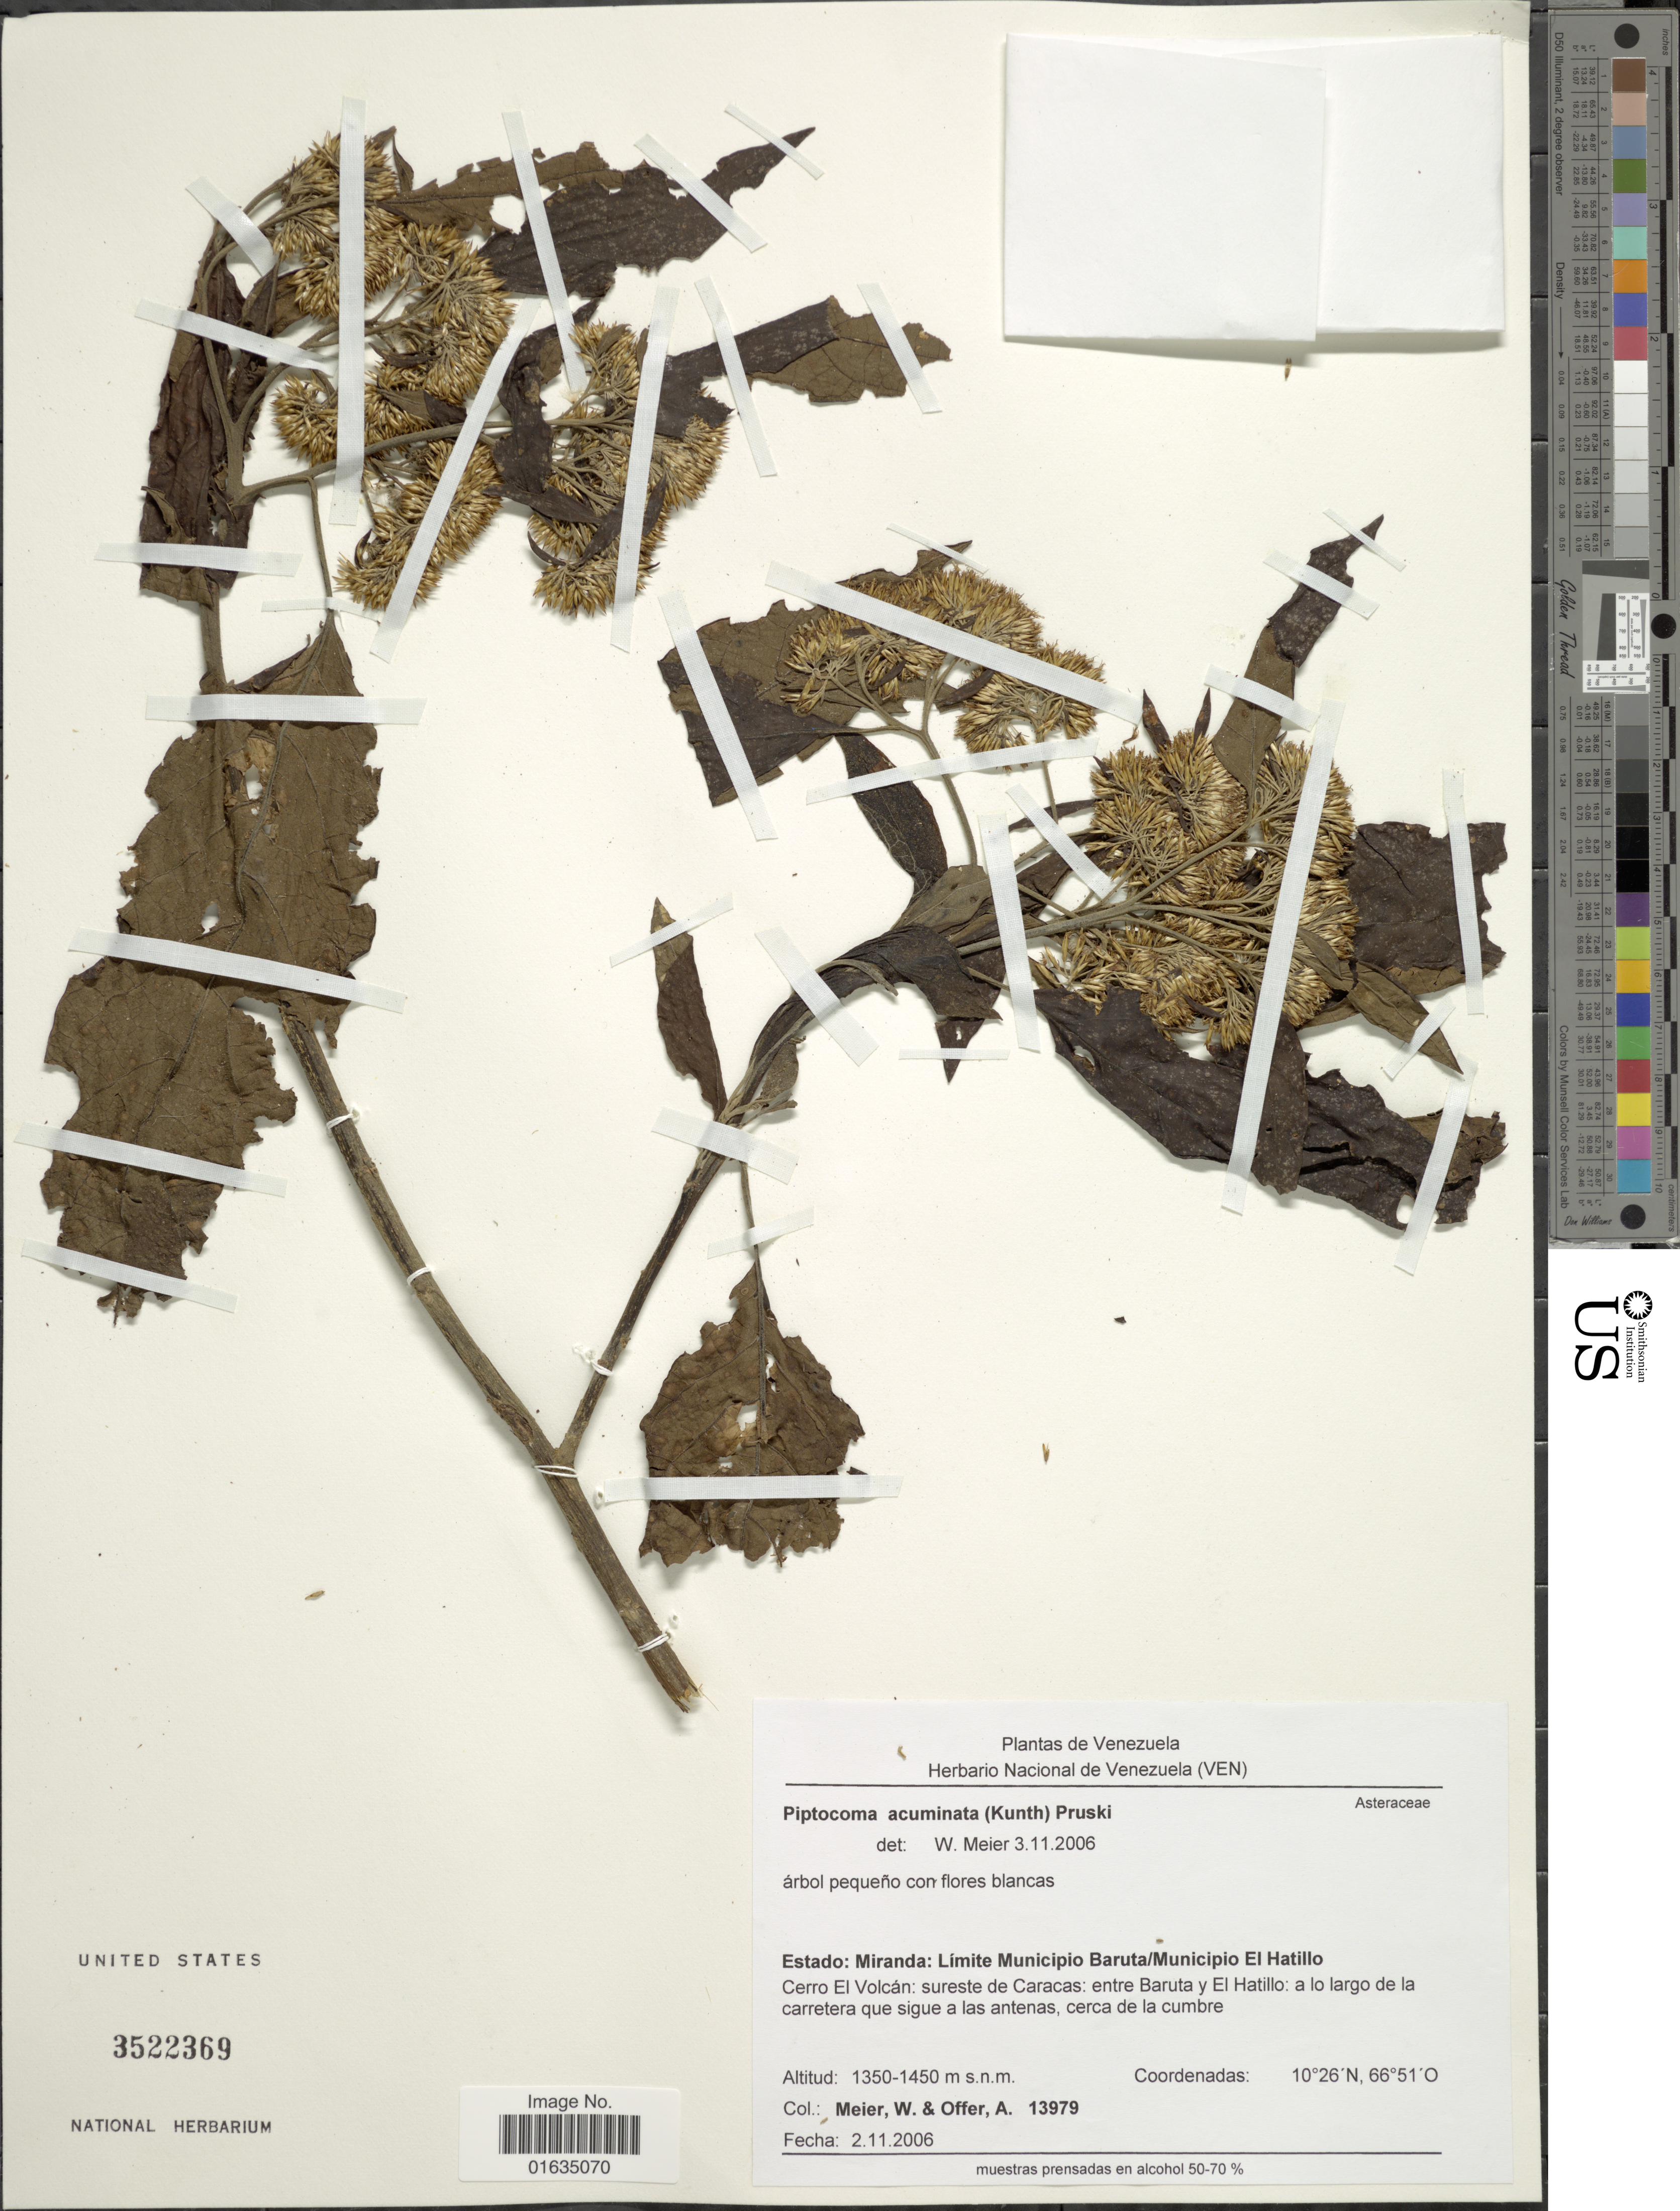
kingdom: Plantae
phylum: Tracheophyta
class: Magnoliopsida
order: Asterales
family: Asteraceae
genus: Pollalesta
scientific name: Pollalesta acuminata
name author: (Kunth) Aristeg.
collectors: W. Meier & A. Offer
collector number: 13979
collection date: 2006-11-01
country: Venezuela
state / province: Miranda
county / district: Baruta / El Hatillo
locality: Cerro El Volcan, sureste de Caracas, entre Baruta y El Hatillo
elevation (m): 1350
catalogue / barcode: US 3522369